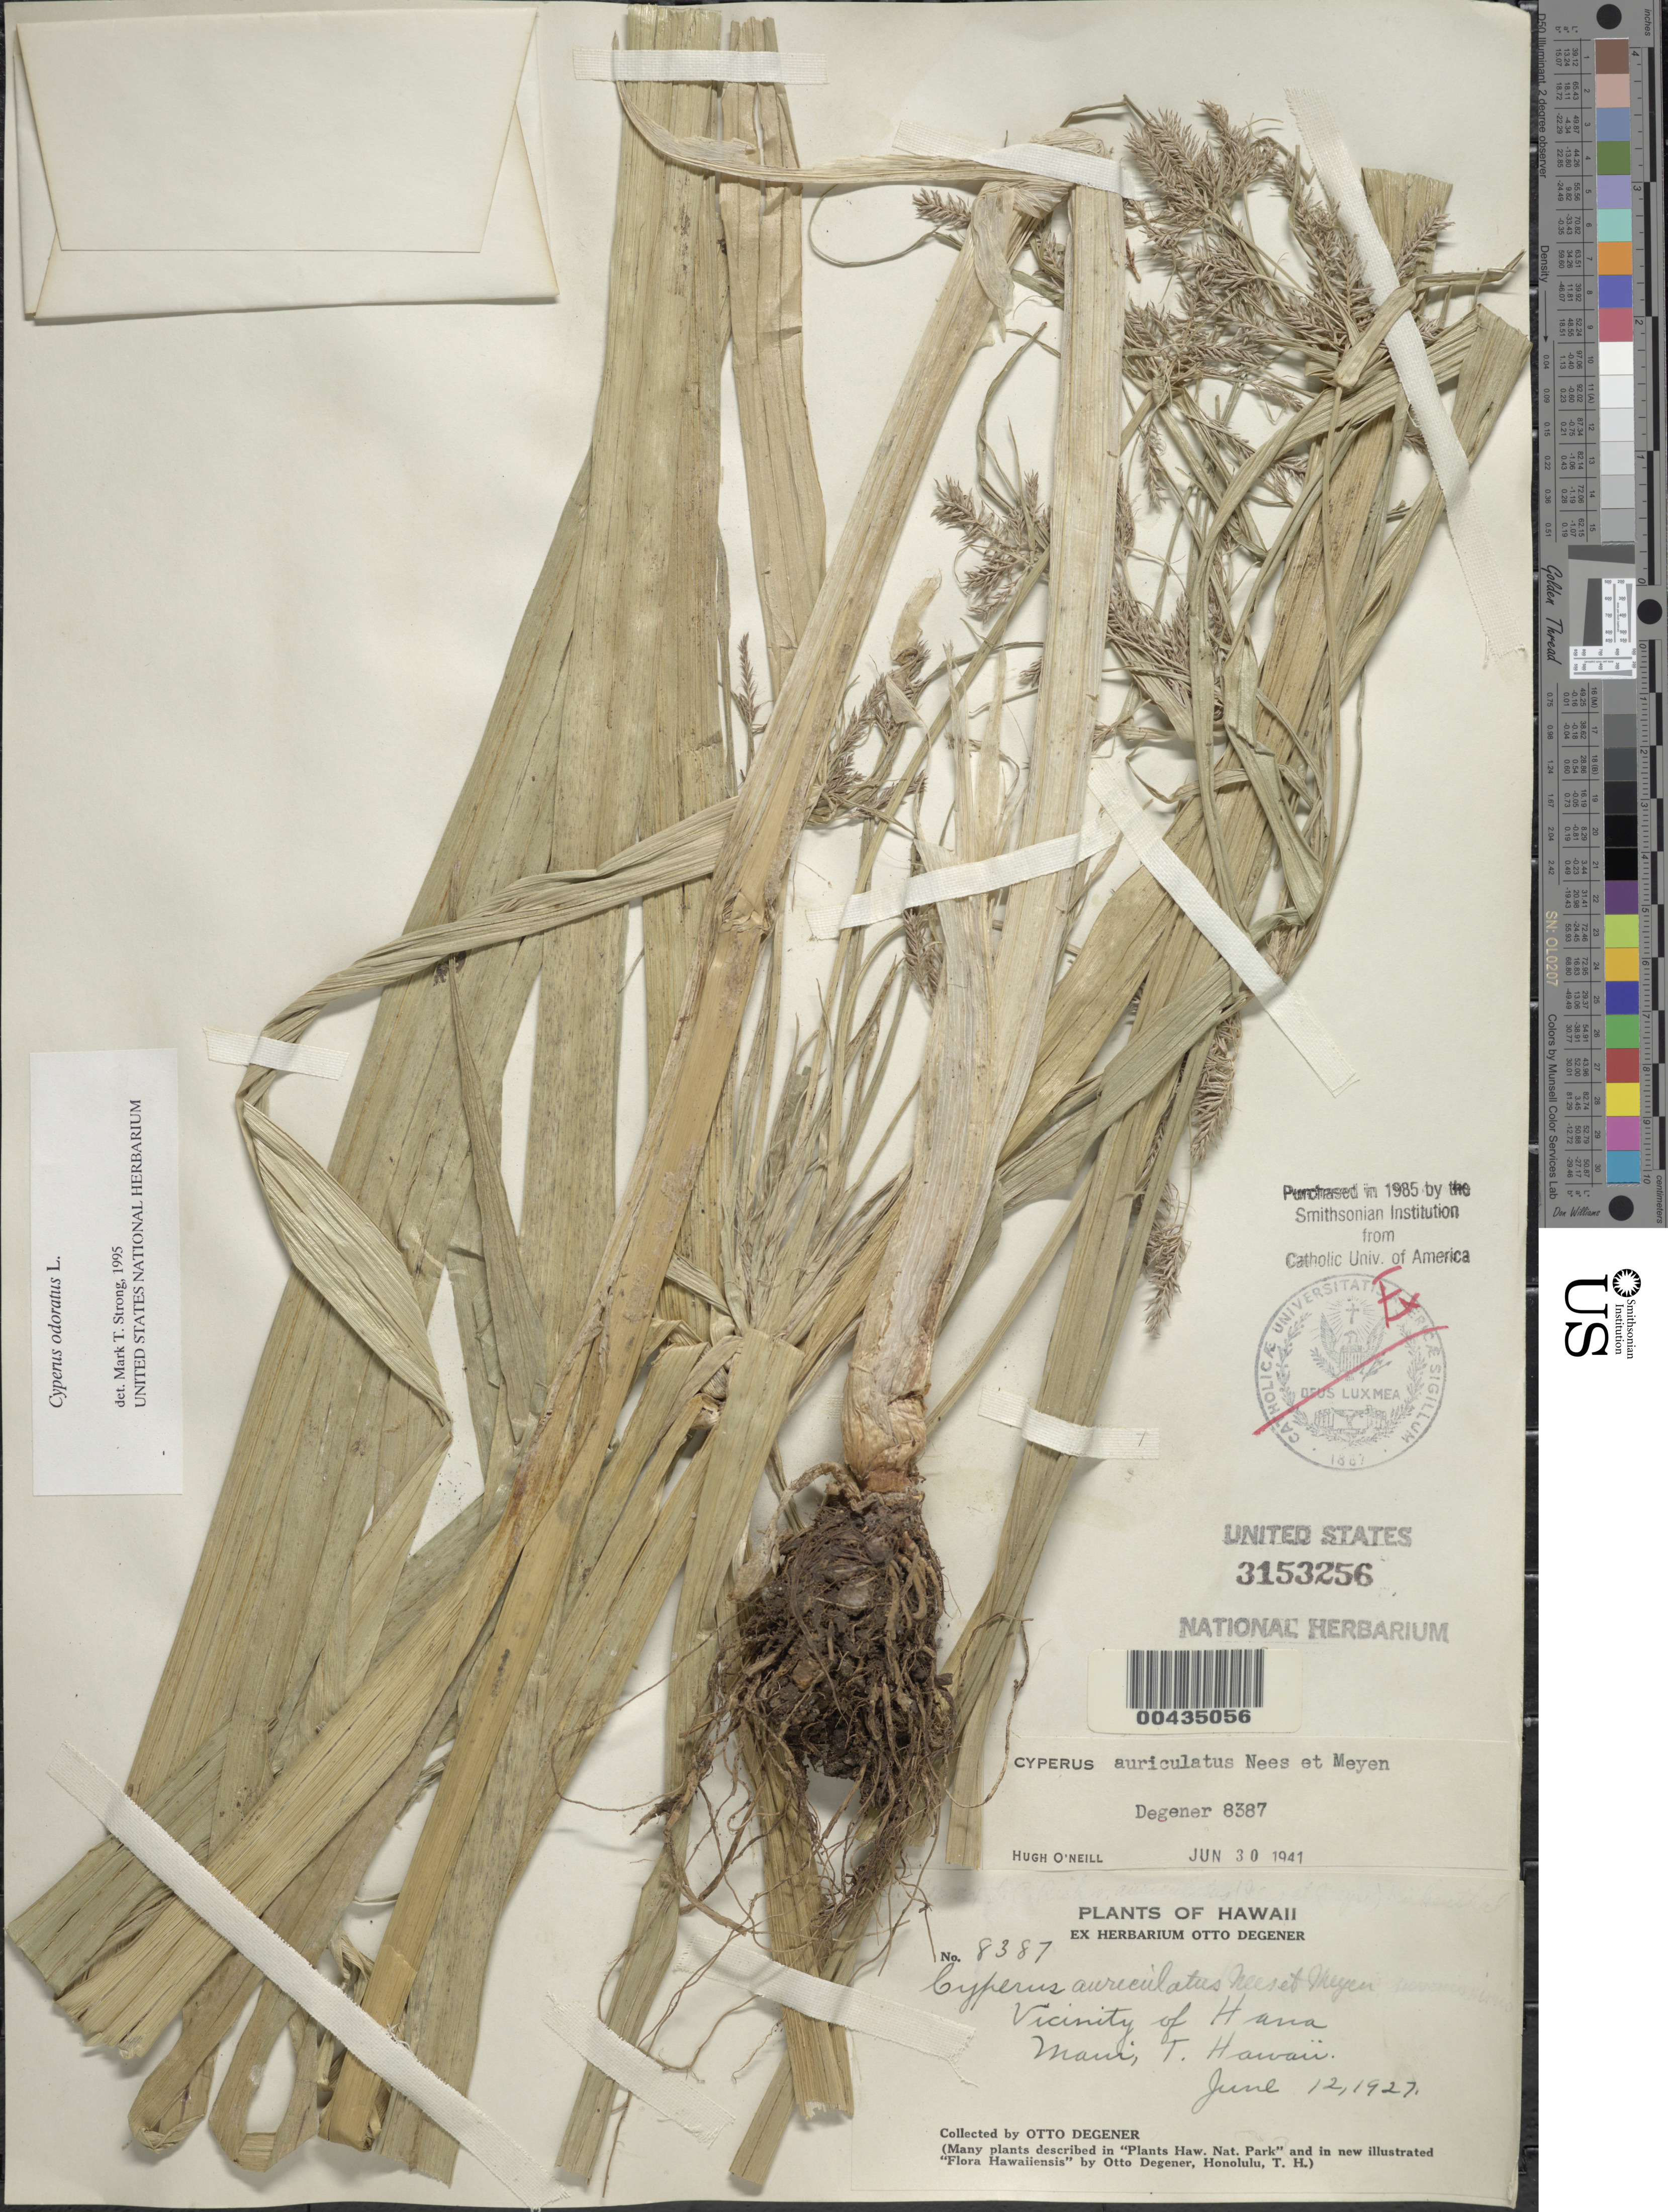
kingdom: Plantae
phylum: Tracheophyta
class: Liliopsida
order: Poales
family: Cyperaceae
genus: Cyperus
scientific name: Cyperus prescottianus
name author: Hook. & Arn.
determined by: Wagner, W. L., (BOT), Smithsonian Institution - National Museum of Natural History (UNITED STATES)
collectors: O. Degener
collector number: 8387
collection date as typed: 12 Jun 1927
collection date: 1927-06-12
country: United States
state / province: Hawaii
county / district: Maui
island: Maui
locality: Vicinity of Hana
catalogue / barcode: US 3153256